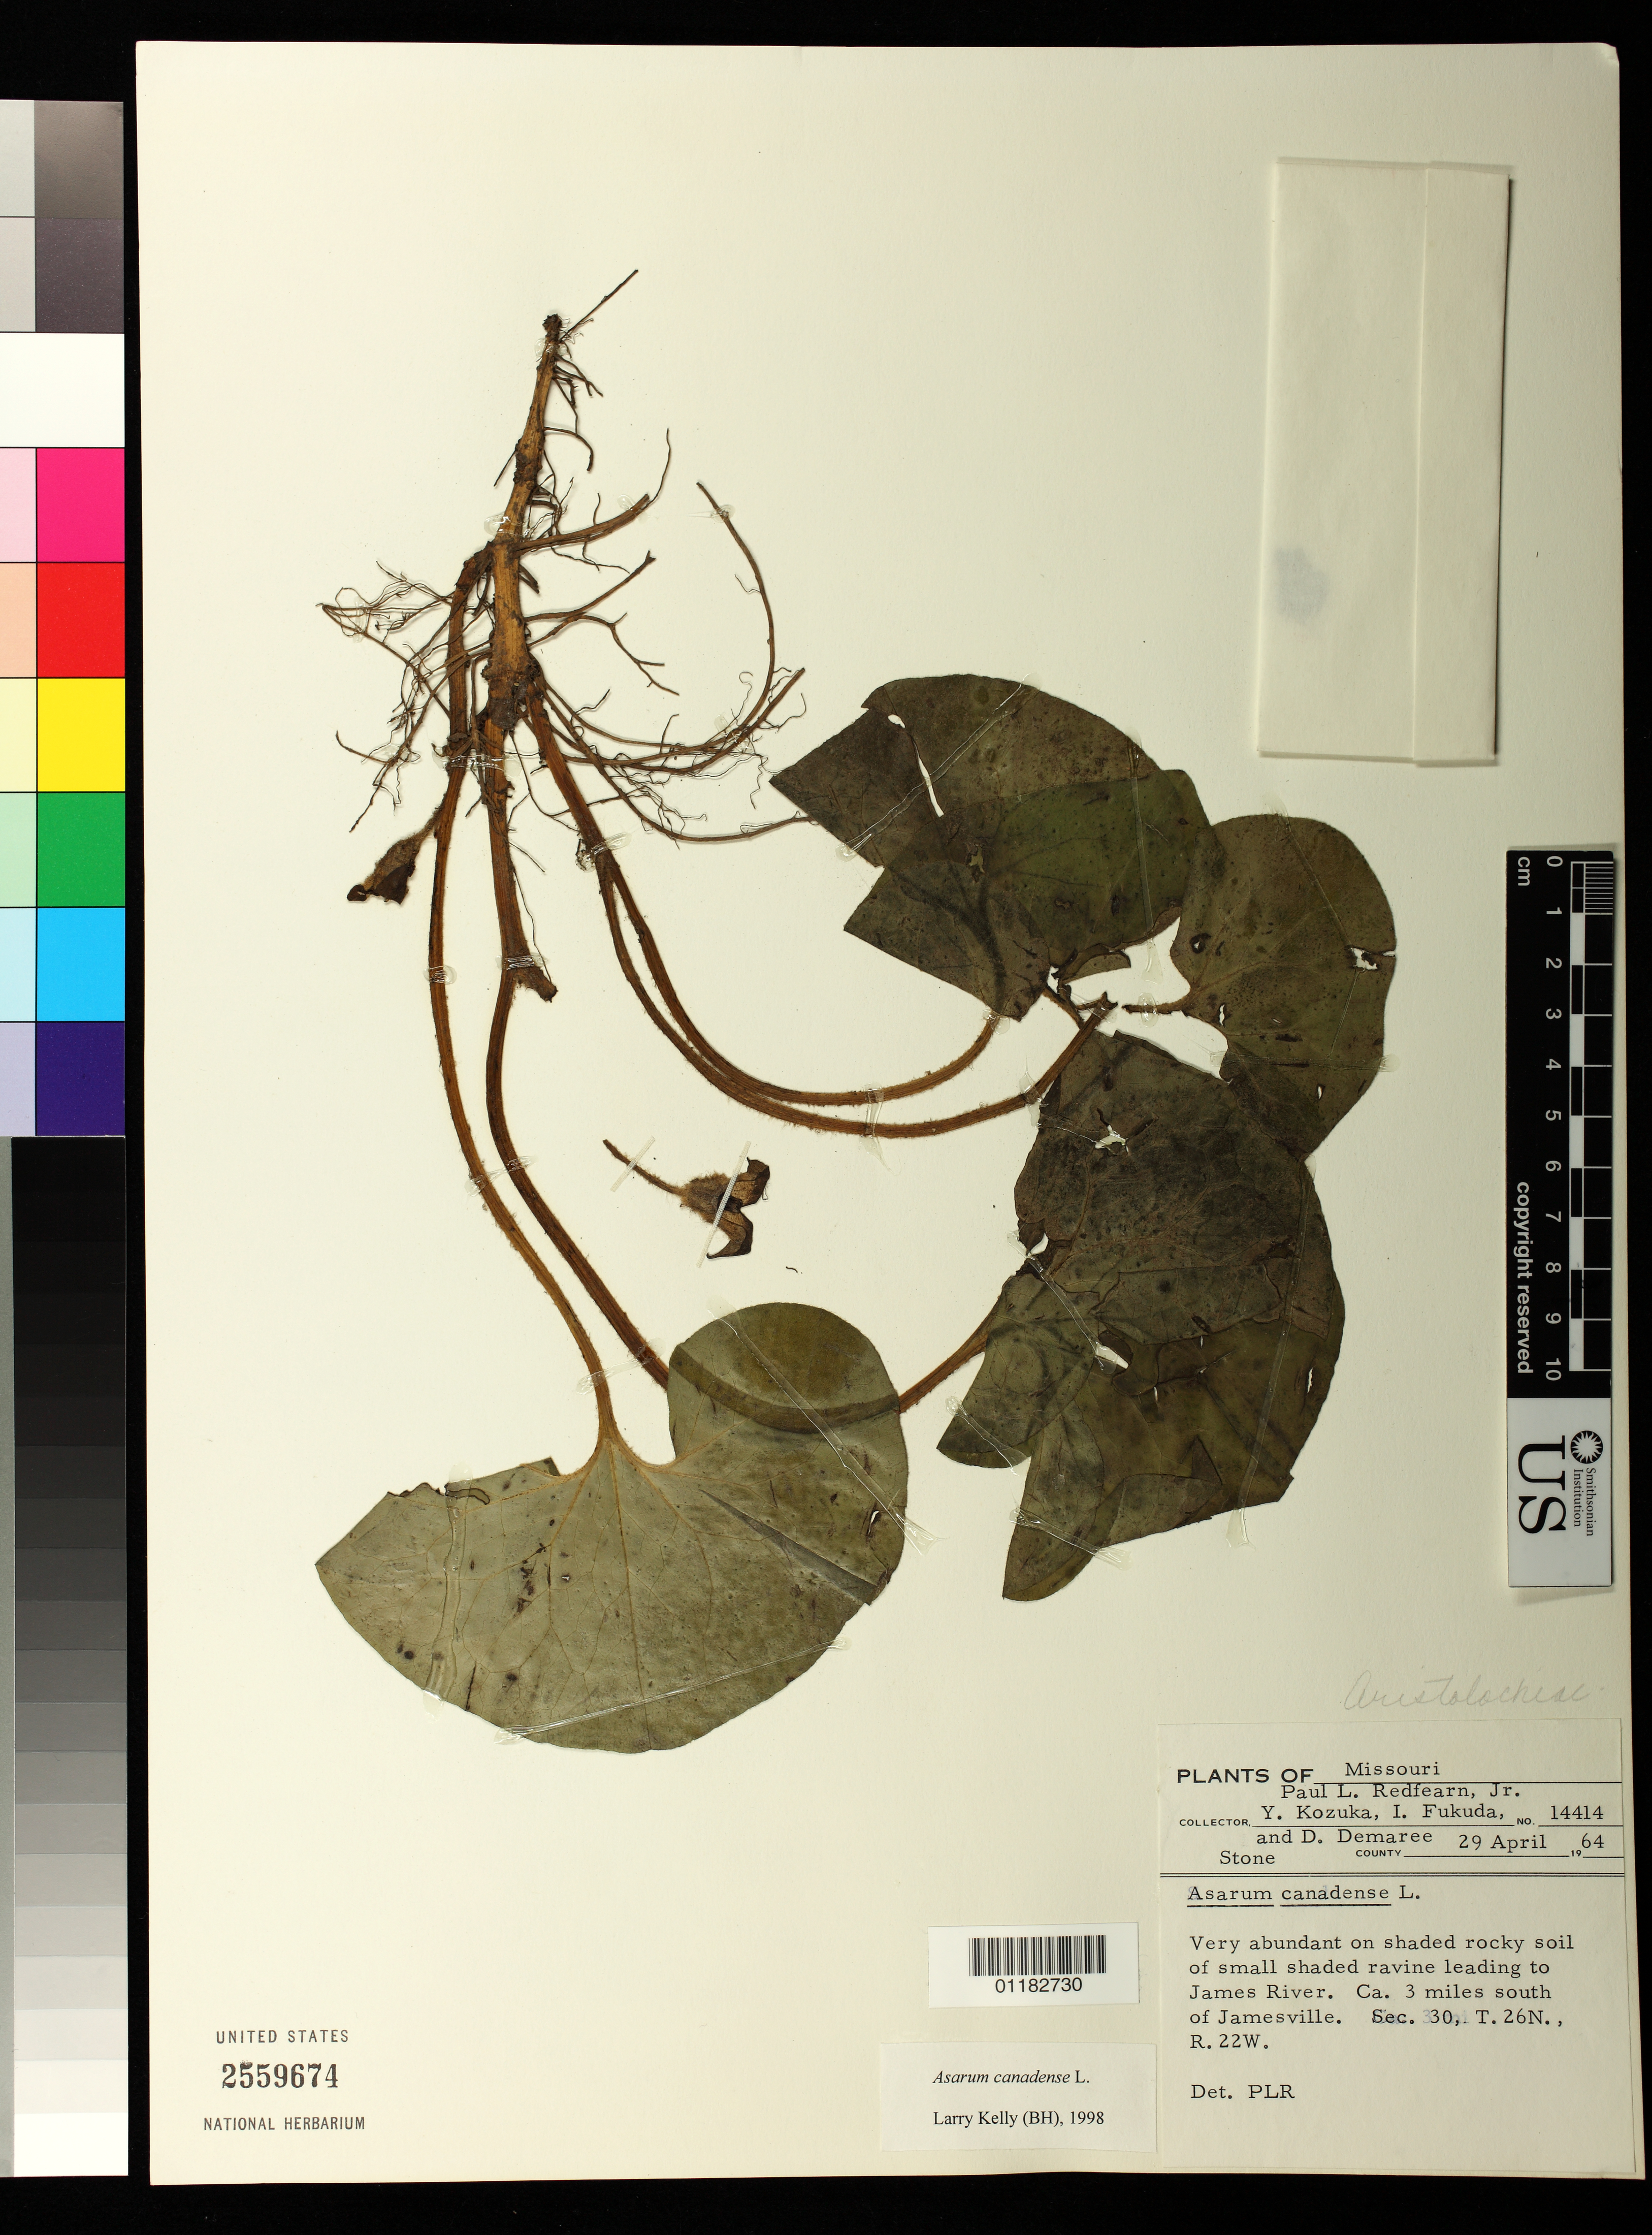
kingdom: Plantae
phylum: Tracheophyta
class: Magnoliopsida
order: Piperales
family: Aristolochiaceae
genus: Asarum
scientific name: Asarum canadense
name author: L.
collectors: P. L. Redfearn Jr., Y. Kozuka, I. Fukuda & D. Demaree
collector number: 14414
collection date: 1964-04-29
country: United States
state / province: Missouri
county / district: Stone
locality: Small shaded ravine leading to James River. Approx. 3 miles south of Jamesville, Stone County. Sec.30, T. 26N, R. 22W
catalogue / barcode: US 2559674